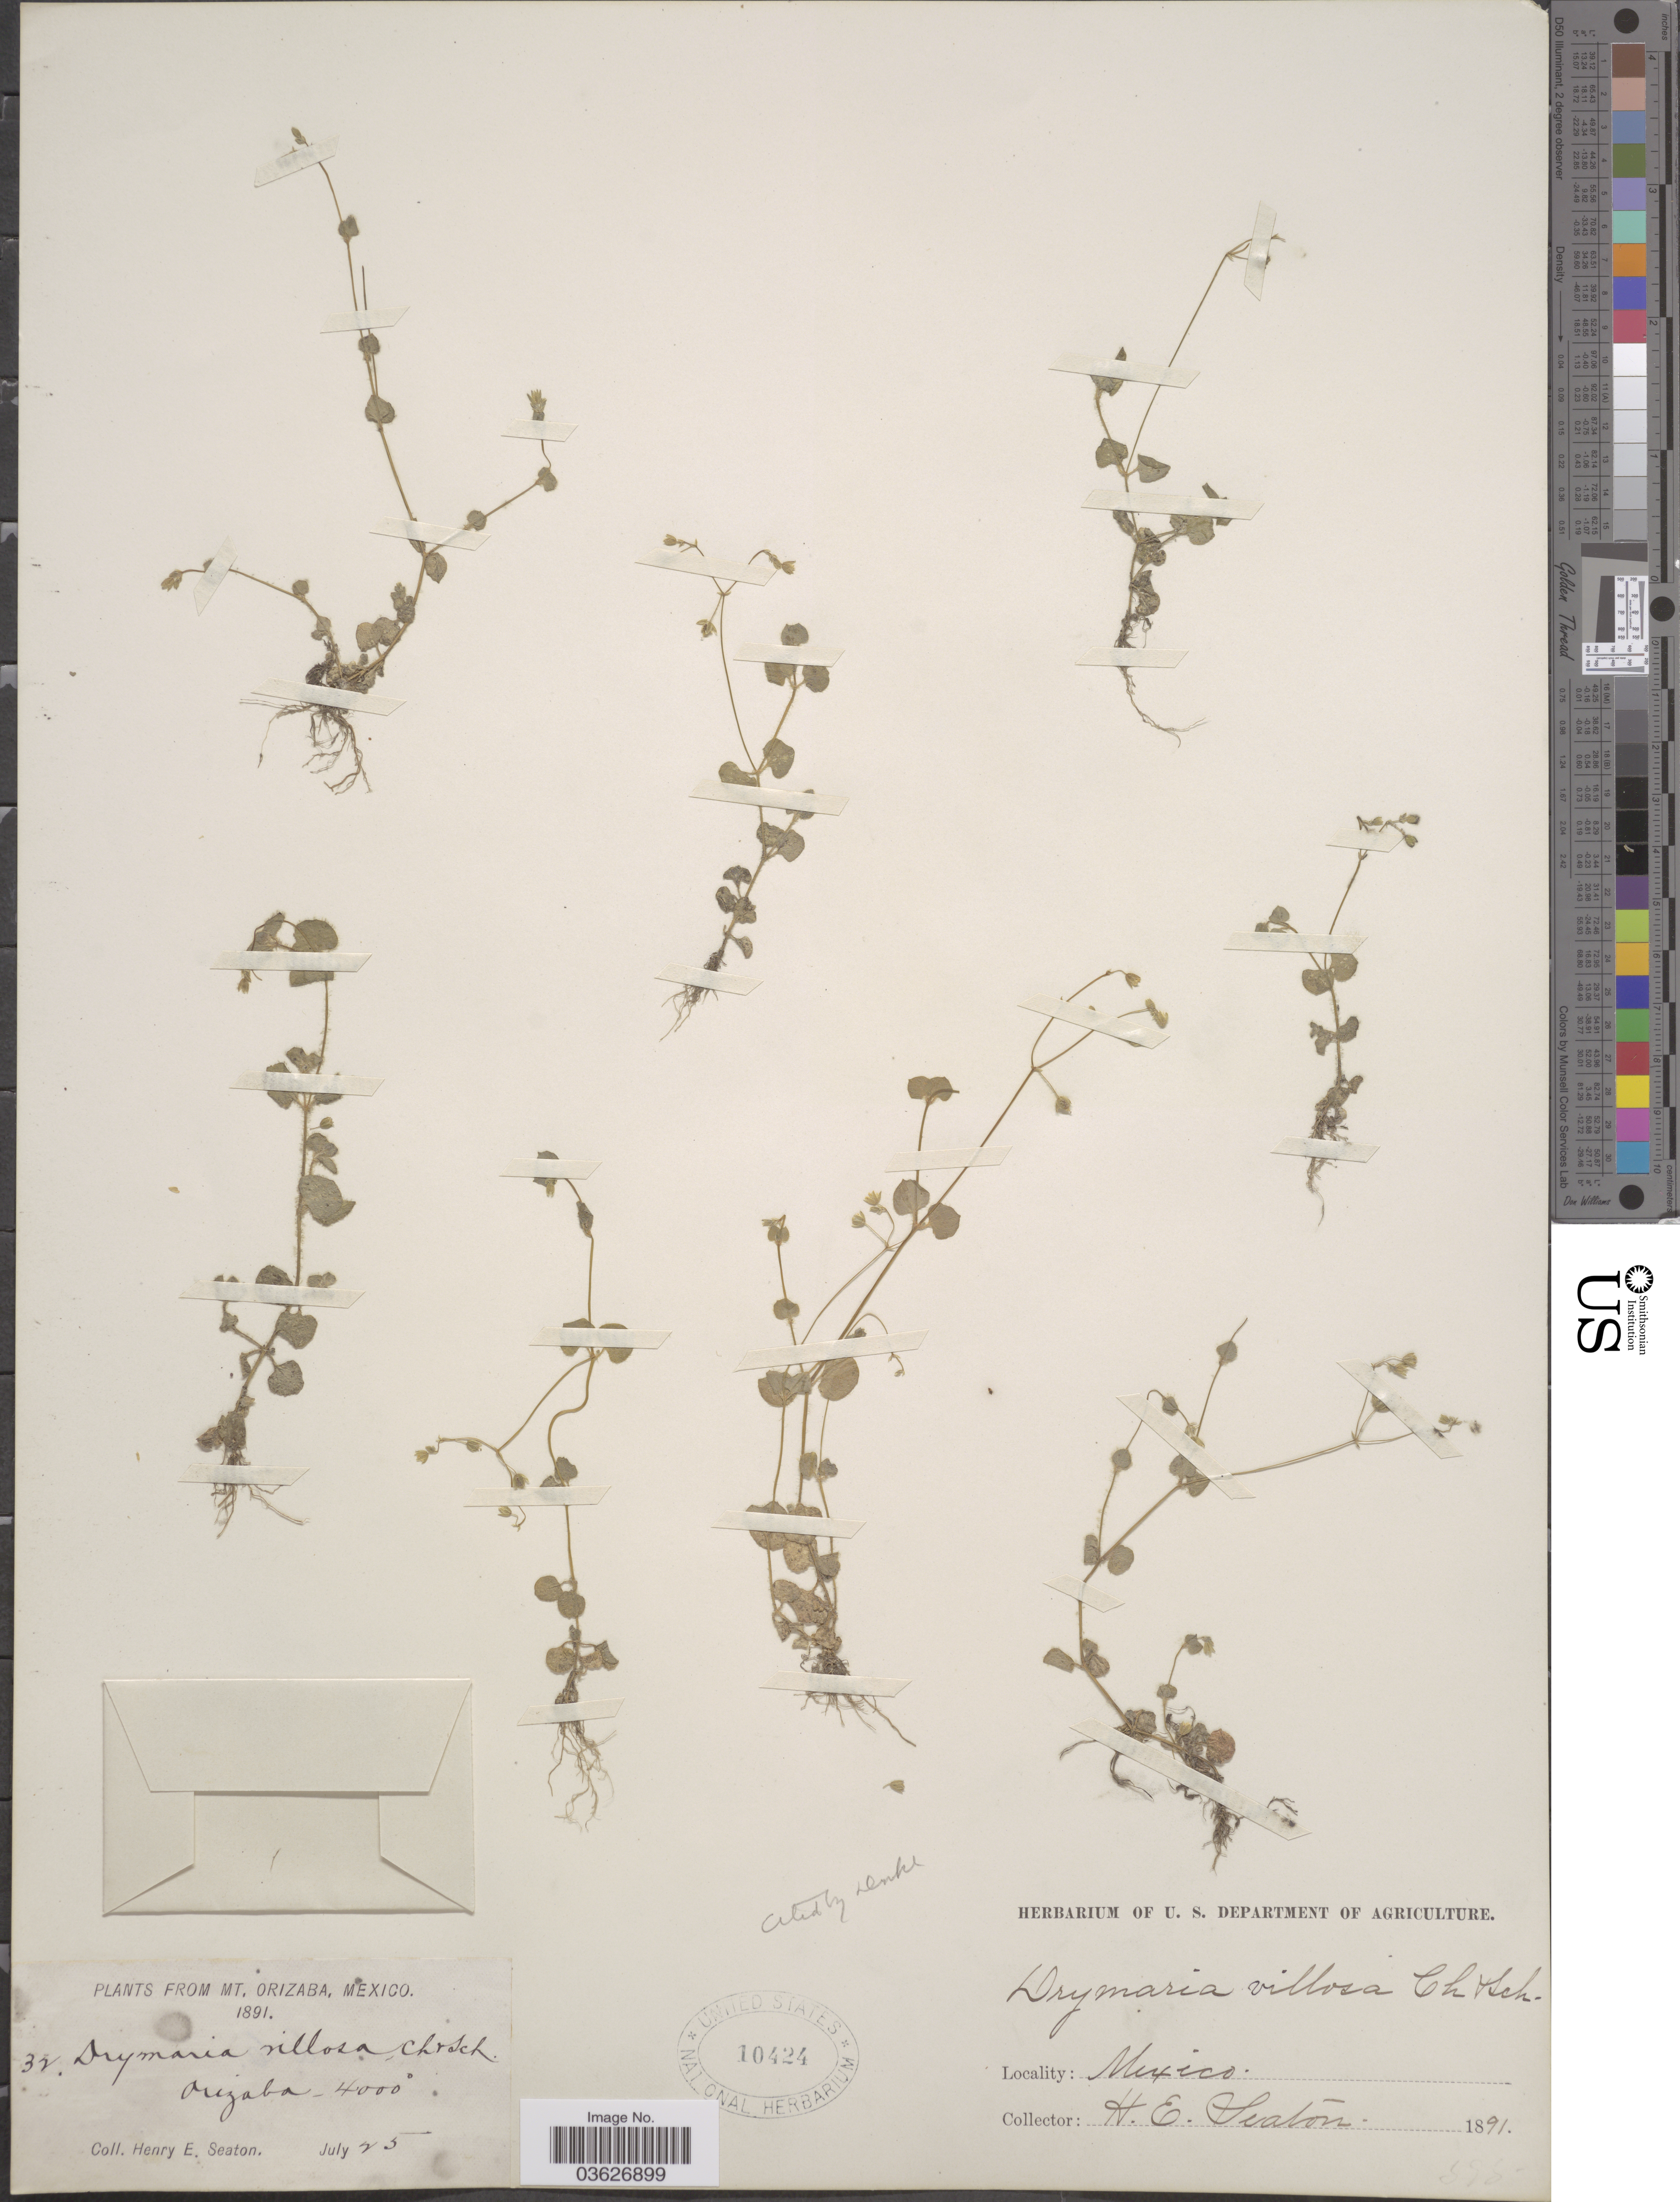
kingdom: Plantae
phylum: Tracheophyta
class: Magnoliopsida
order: Caryophyllales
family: Caryophyllaceae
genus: Drymaria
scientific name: Drymaria villosa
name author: Cham. & Schltdl.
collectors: H. E. Seaton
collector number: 32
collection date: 1891-07-25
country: Mexico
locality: Mt. Orizaba. Orizaba.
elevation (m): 1219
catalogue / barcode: US 10424